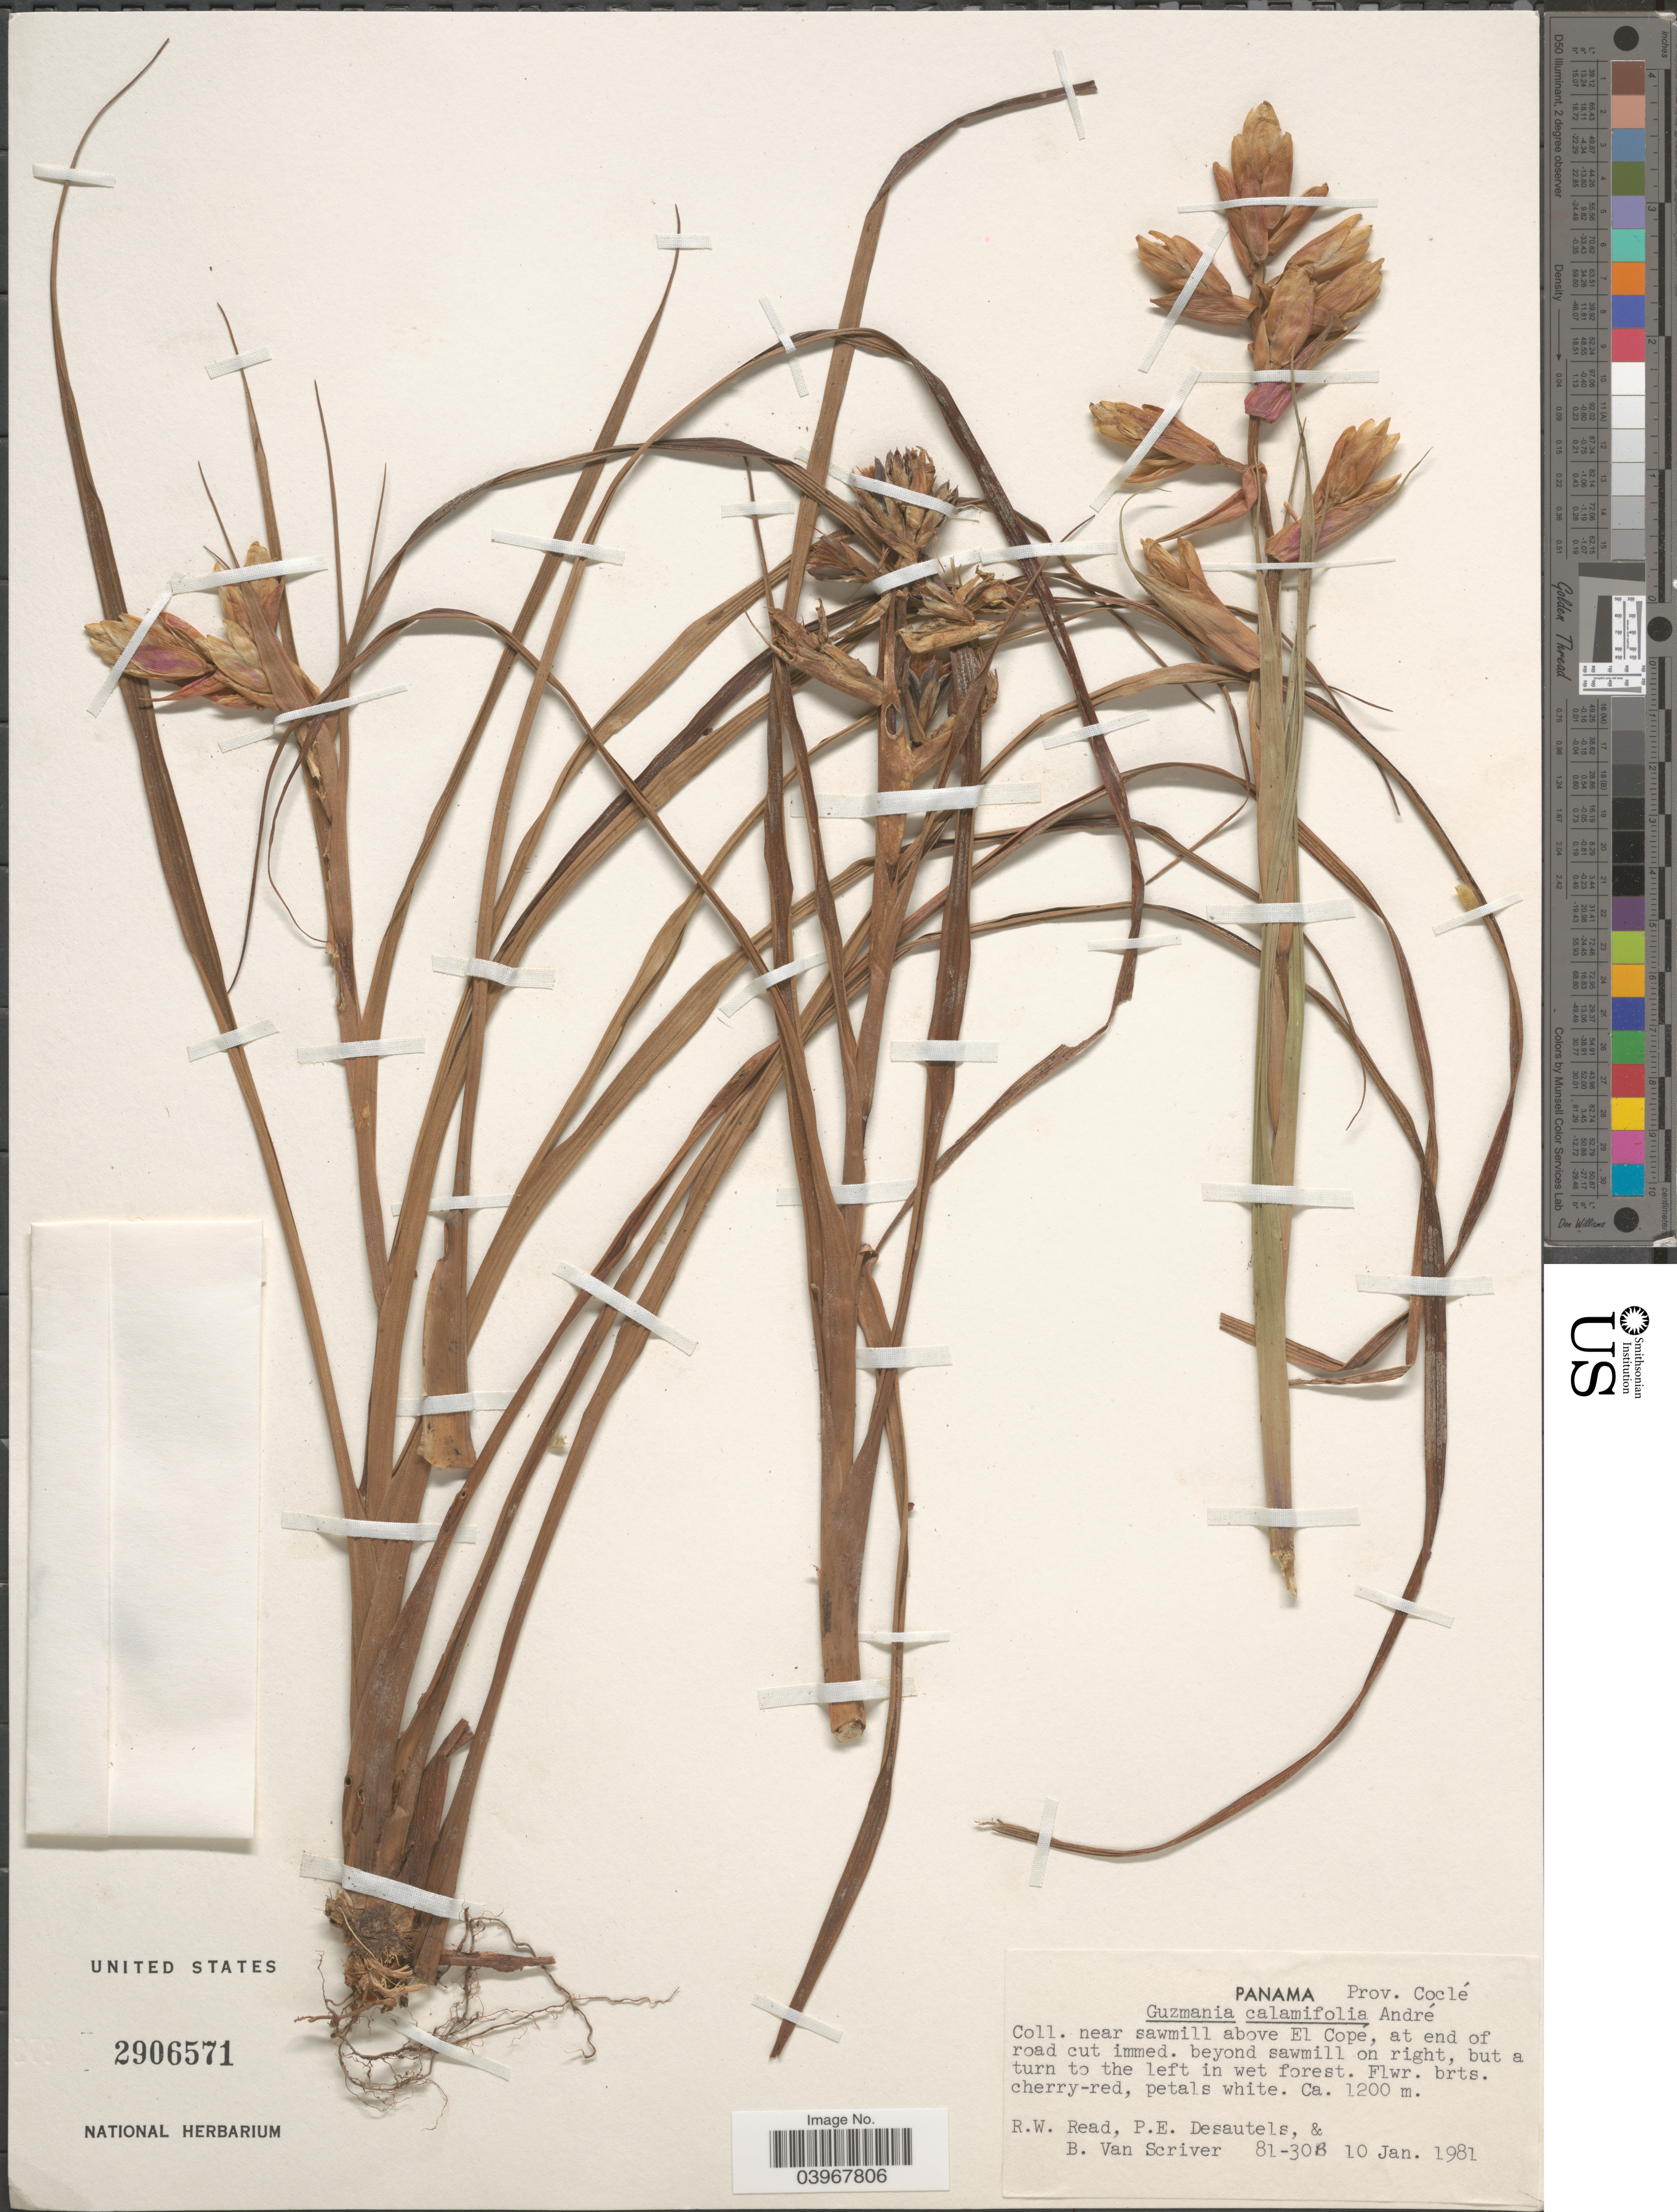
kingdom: Plantae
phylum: Tracheophyta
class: Liliopsida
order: Poales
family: Bromeliaceae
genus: Guzmania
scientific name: Guzmania calamifolia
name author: André ex Mez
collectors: R. W. Read, P. Desautels & B. Van Scriver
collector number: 81-30B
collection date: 1981-01-10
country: Panama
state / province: Cocle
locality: Near sawmill above El Copé, at end of road cut immed. beyond sawmill on right, but a turn to the left in wet forest.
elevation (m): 1200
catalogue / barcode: US 2906571